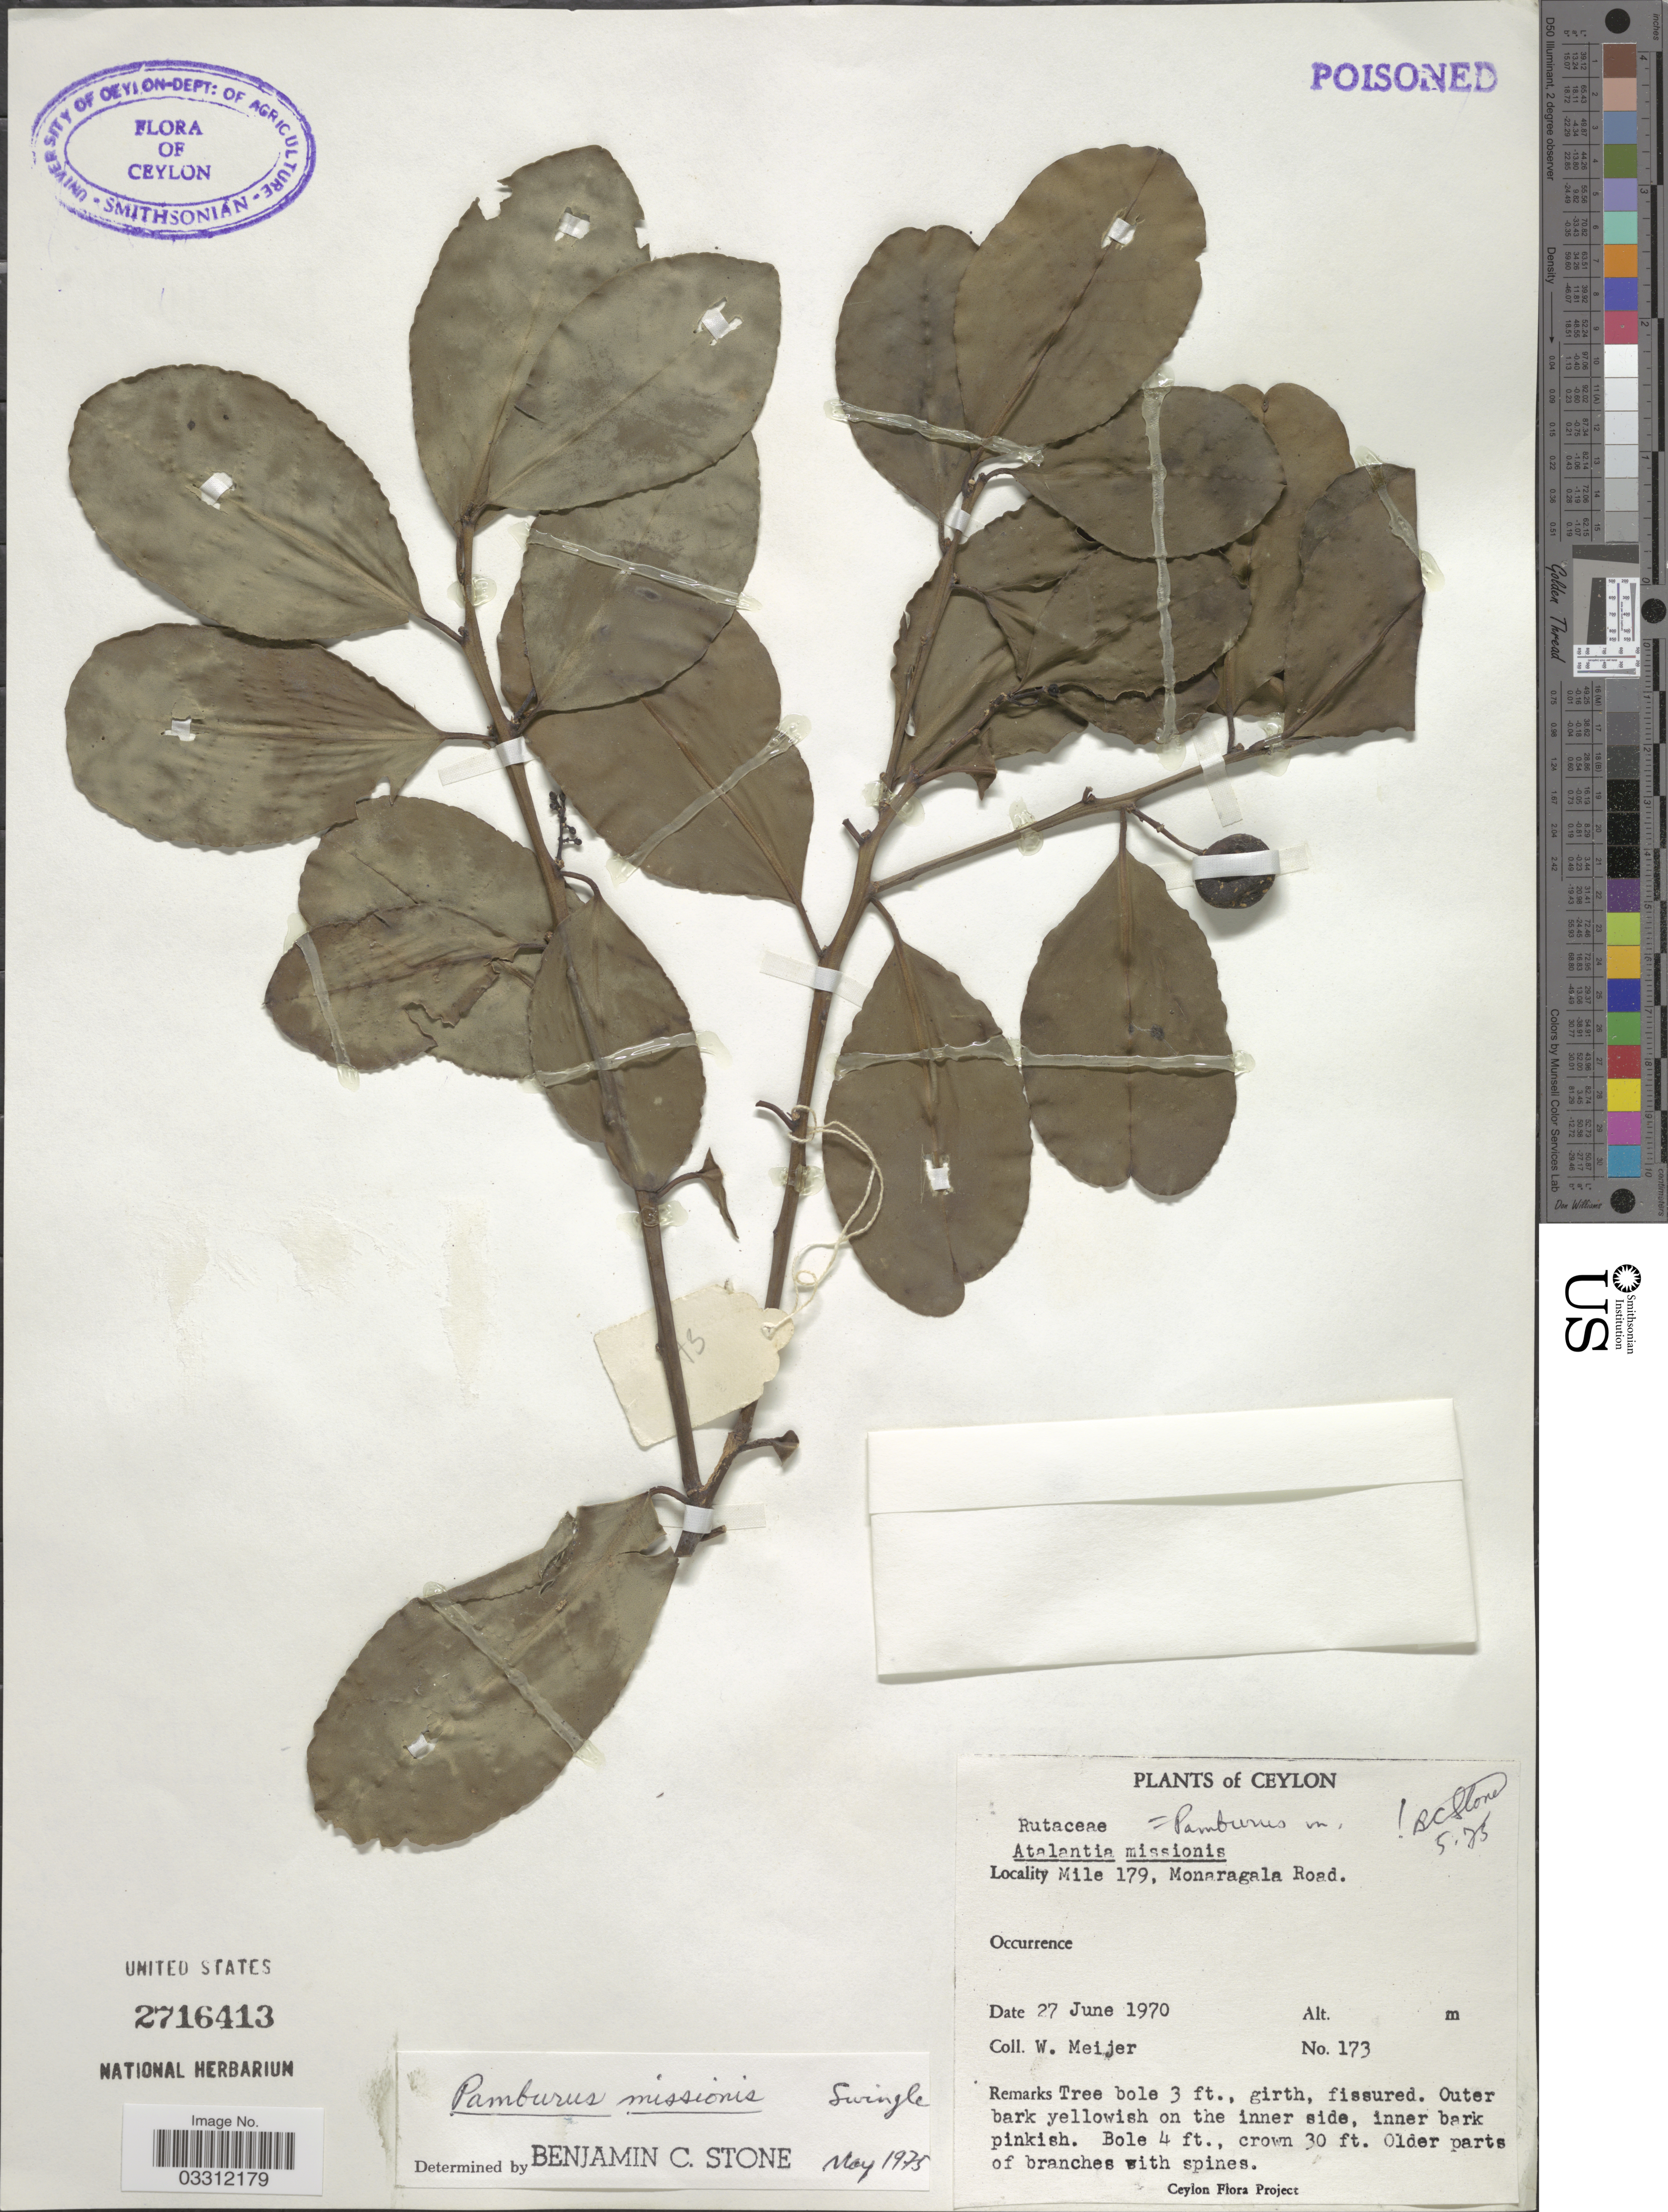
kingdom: Plantae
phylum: Tracheophyta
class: Magnoliopsida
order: Sapindales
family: Rutaceae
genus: Pamburus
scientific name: Pamburus missionis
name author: (Wight) Swingle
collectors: W. Meijer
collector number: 173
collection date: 1970-06-27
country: Sri Lanka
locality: Ceylon, Mile 179, Monaragala Road.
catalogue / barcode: US 2716413